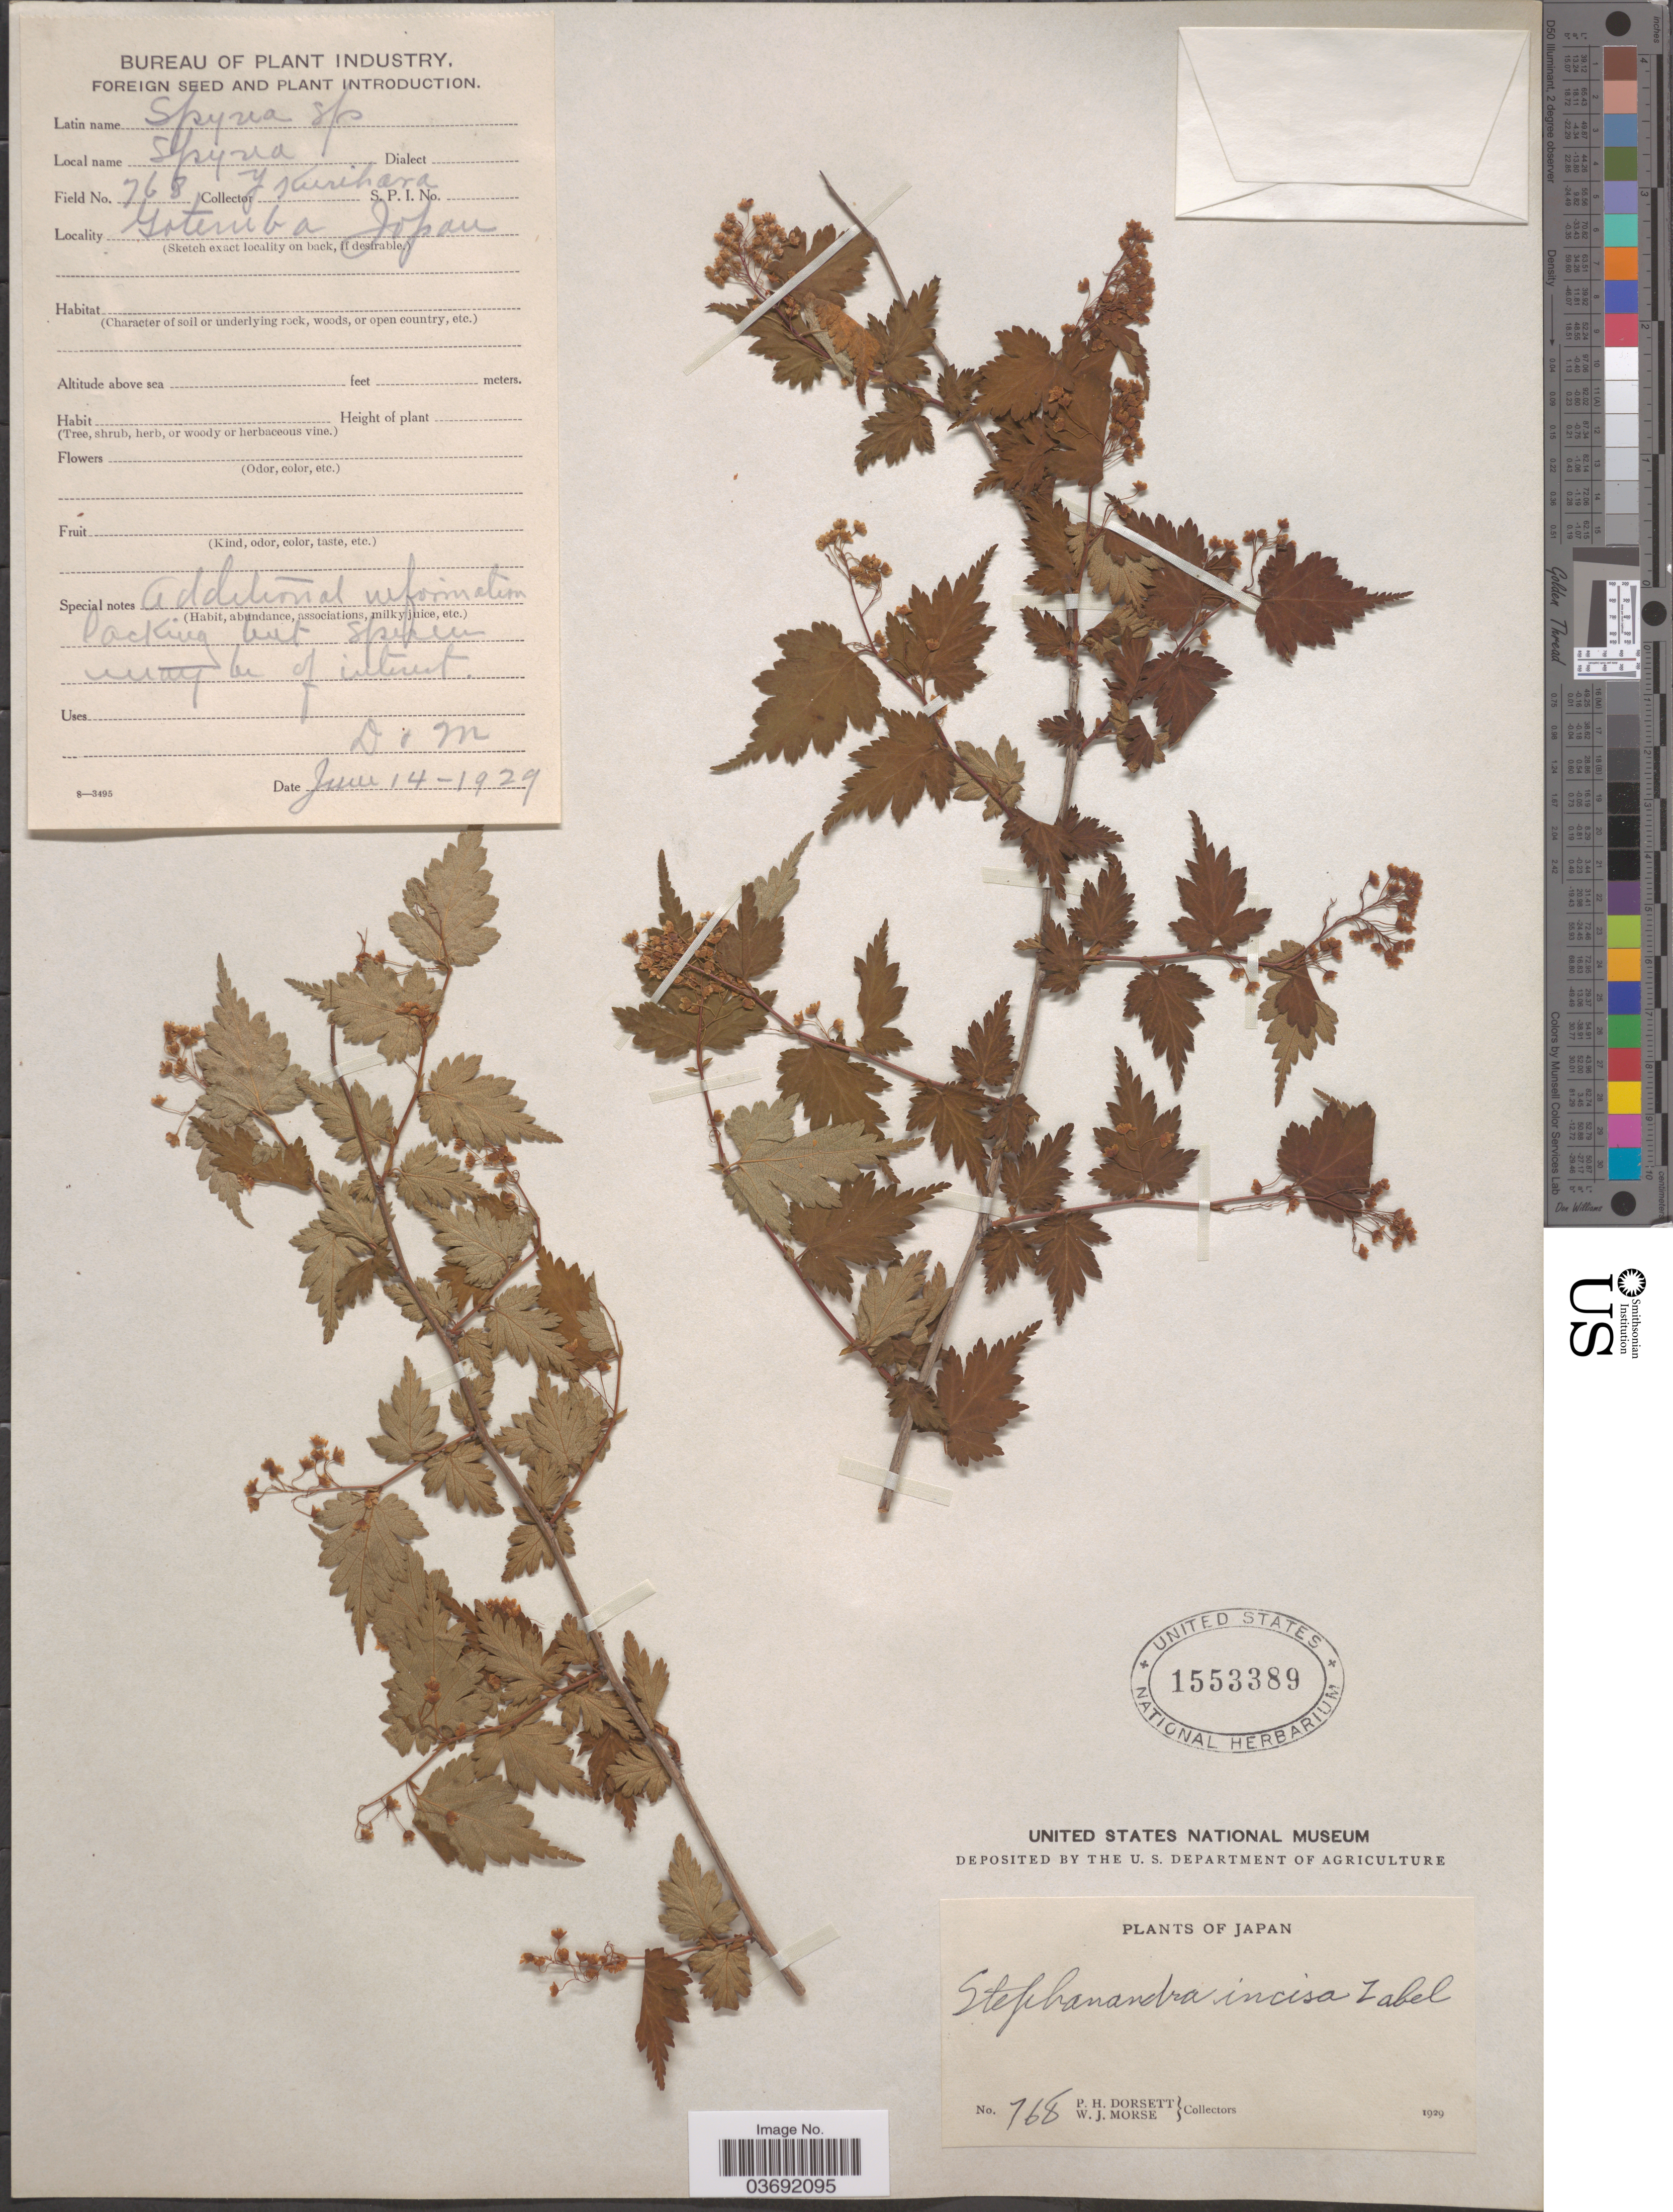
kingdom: Plantae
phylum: Tracheophyta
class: Magnoliopsida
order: Rosales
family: Rosaceae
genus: Neillia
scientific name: Neillia incisa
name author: (Thunb.) S.H. Oh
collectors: P. H. Dorsett, W. J. Morse & Y. Kurihara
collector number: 768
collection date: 1929-06-14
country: Japan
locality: Gotemba.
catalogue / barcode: US 1553389